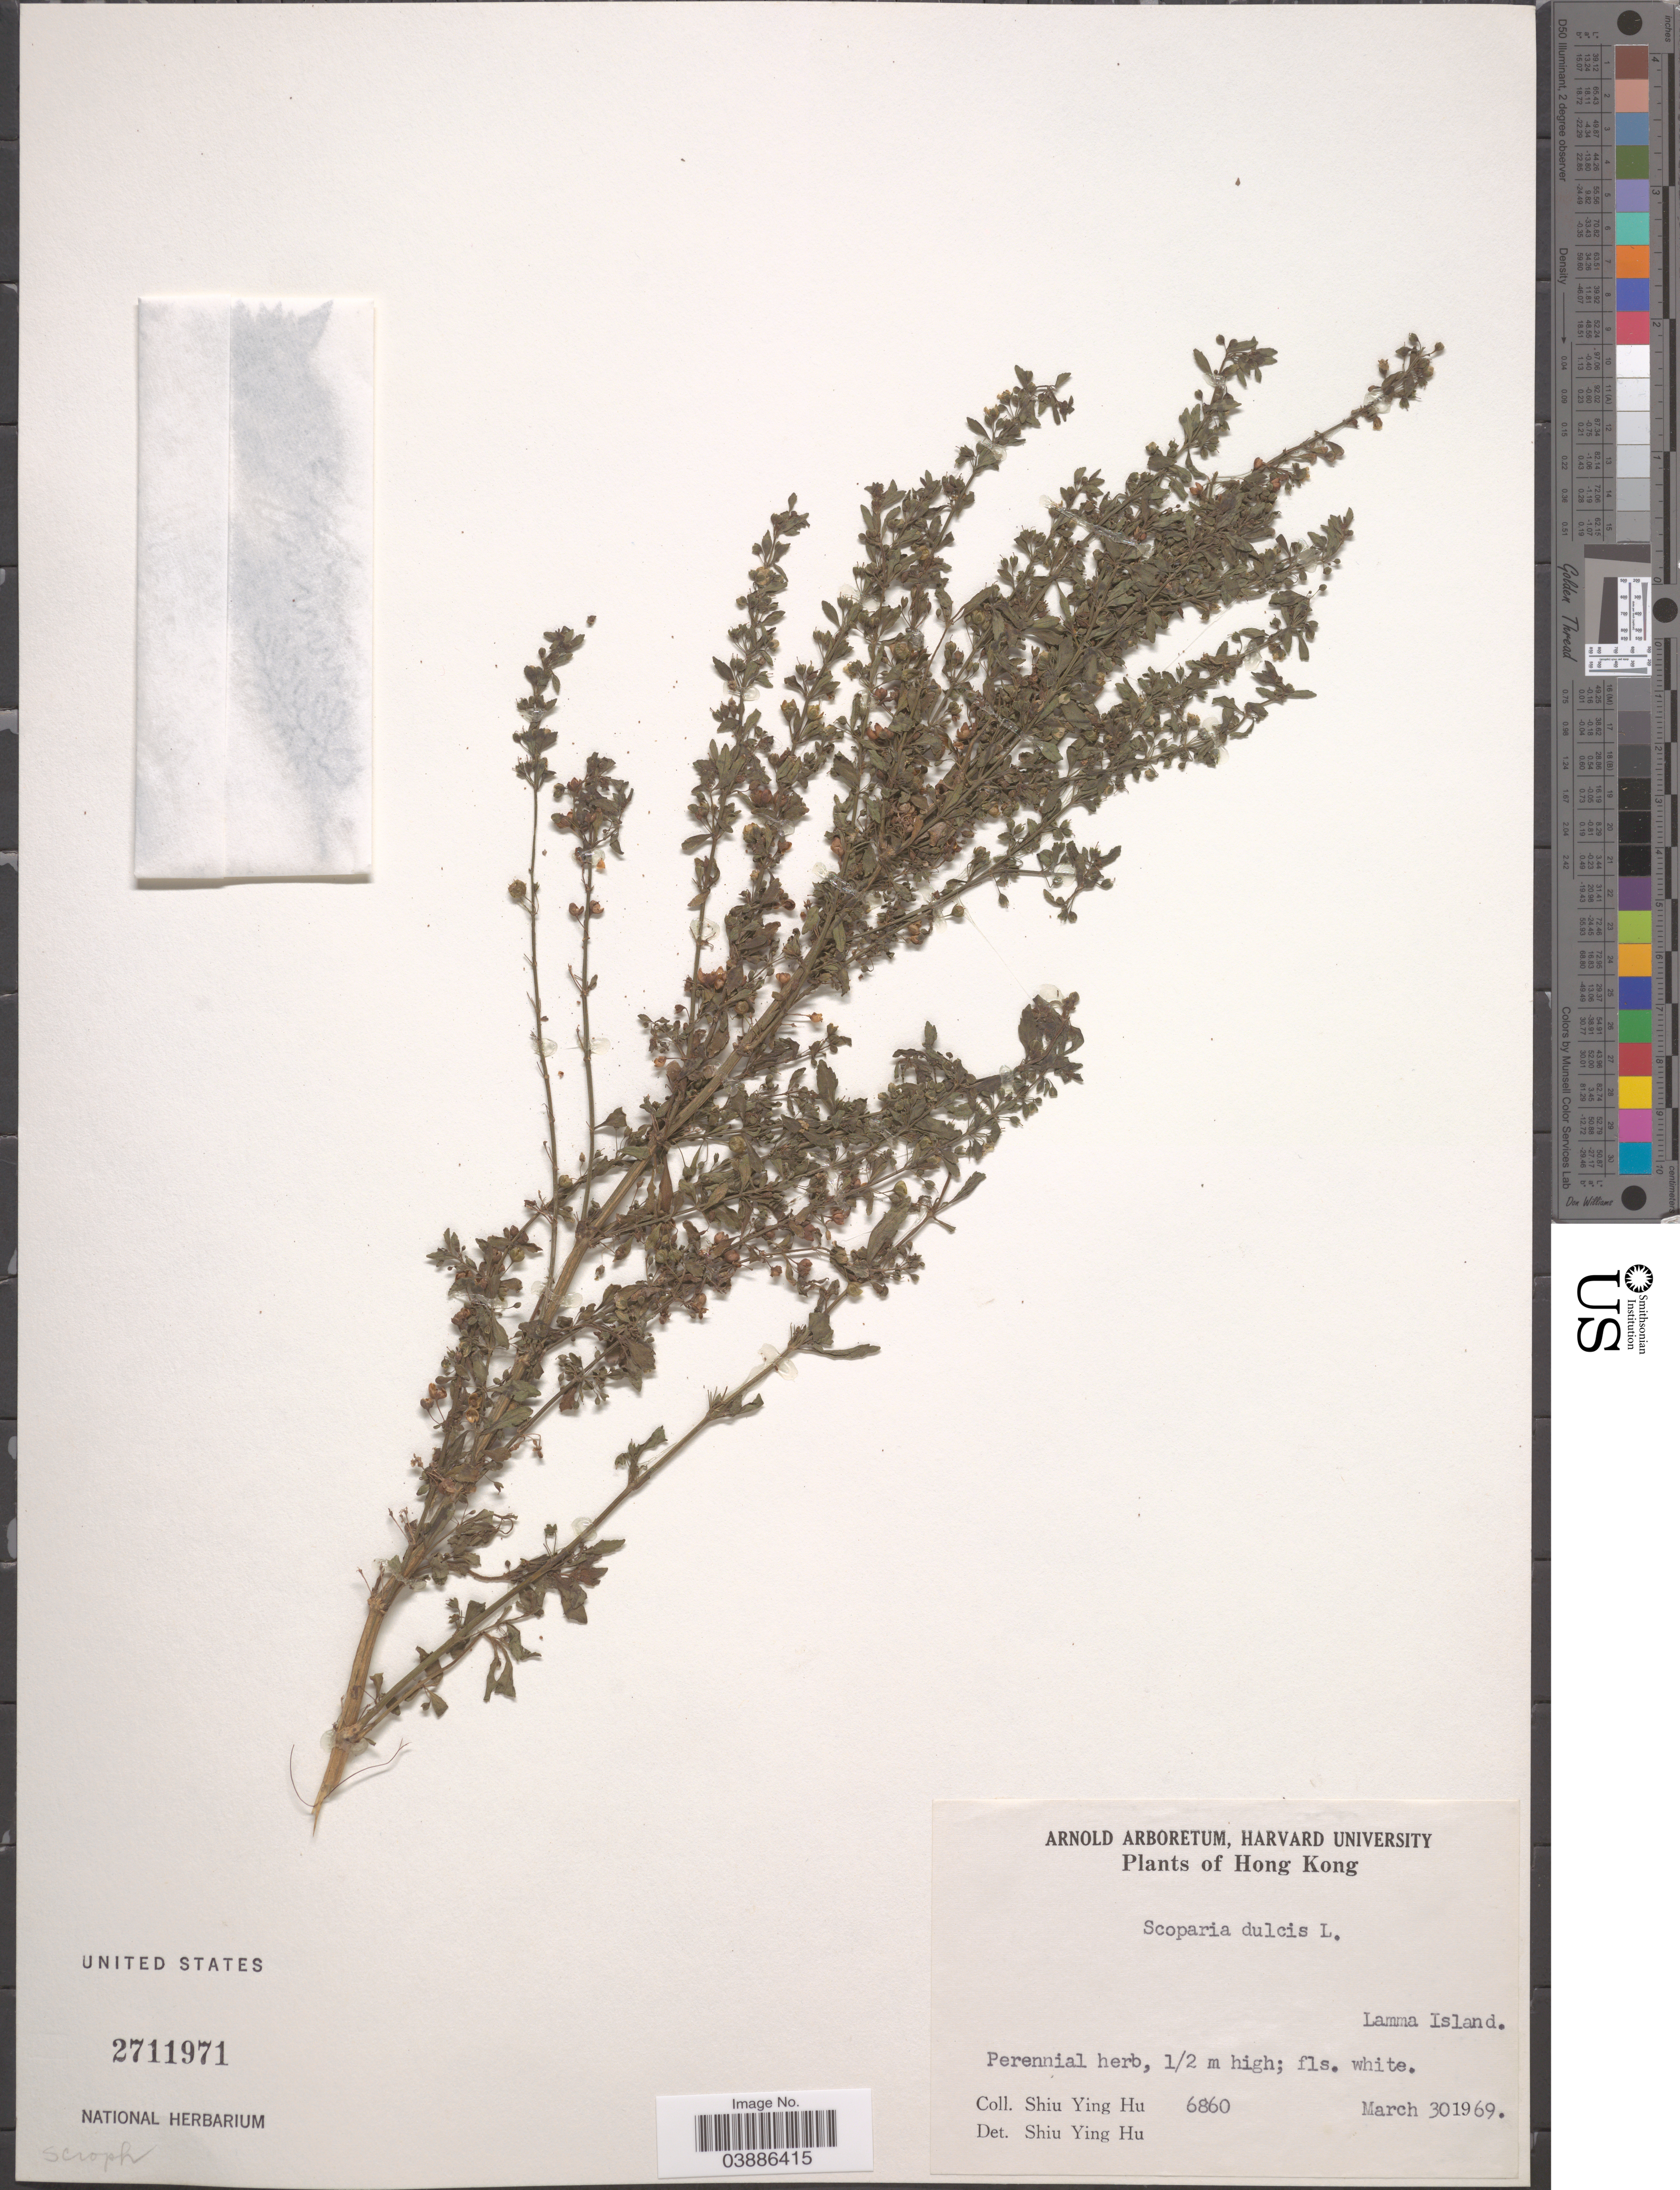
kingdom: Plantae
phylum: Tracheophyta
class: Magnoliopsida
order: Lamiales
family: Plantaginaceae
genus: Scoparia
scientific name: Scoparia dulcis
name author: L.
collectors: S. Y. Hu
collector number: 6860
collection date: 1969-03-30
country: China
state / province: Hong Kong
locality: Lamma Island.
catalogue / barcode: US 2711971